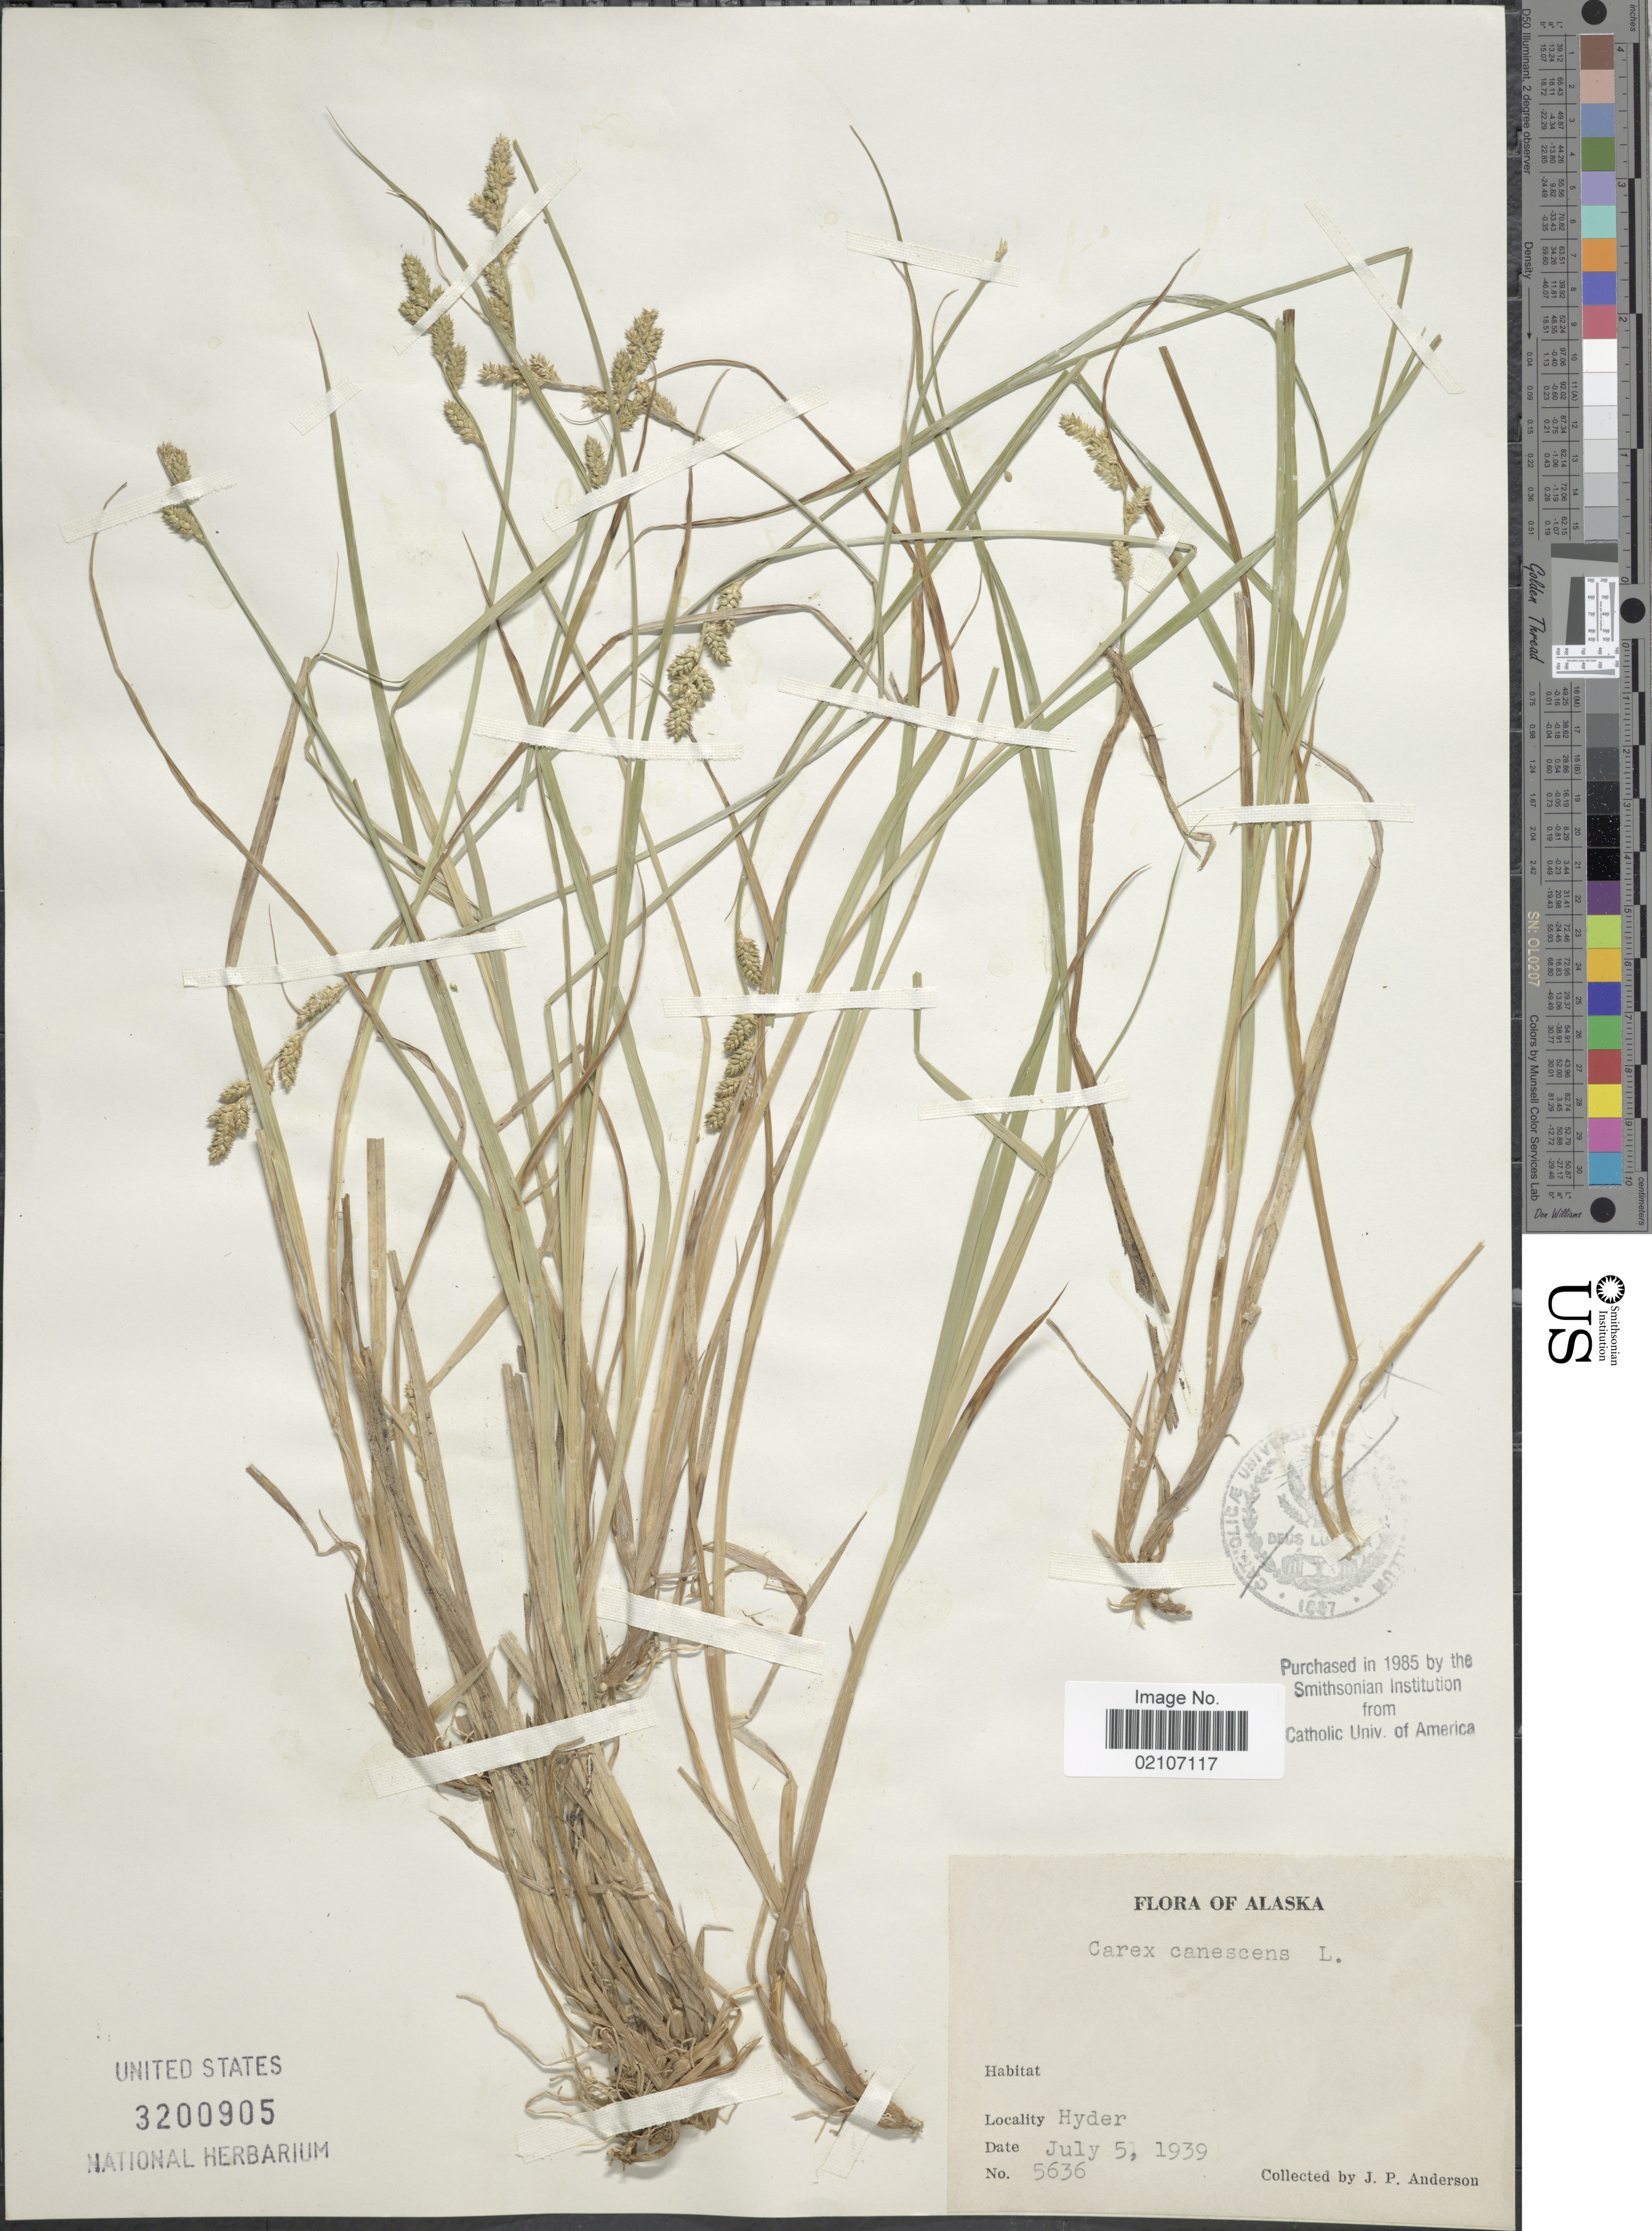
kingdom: Plantae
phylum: Tracheophyta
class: Liliopsida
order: Poales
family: Cyperaceae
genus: Carex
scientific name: Carex canescens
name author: L.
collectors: J. P. Anderson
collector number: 5636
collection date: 1939-07-05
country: United States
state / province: Alaska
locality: Hyder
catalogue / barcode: US 3200905